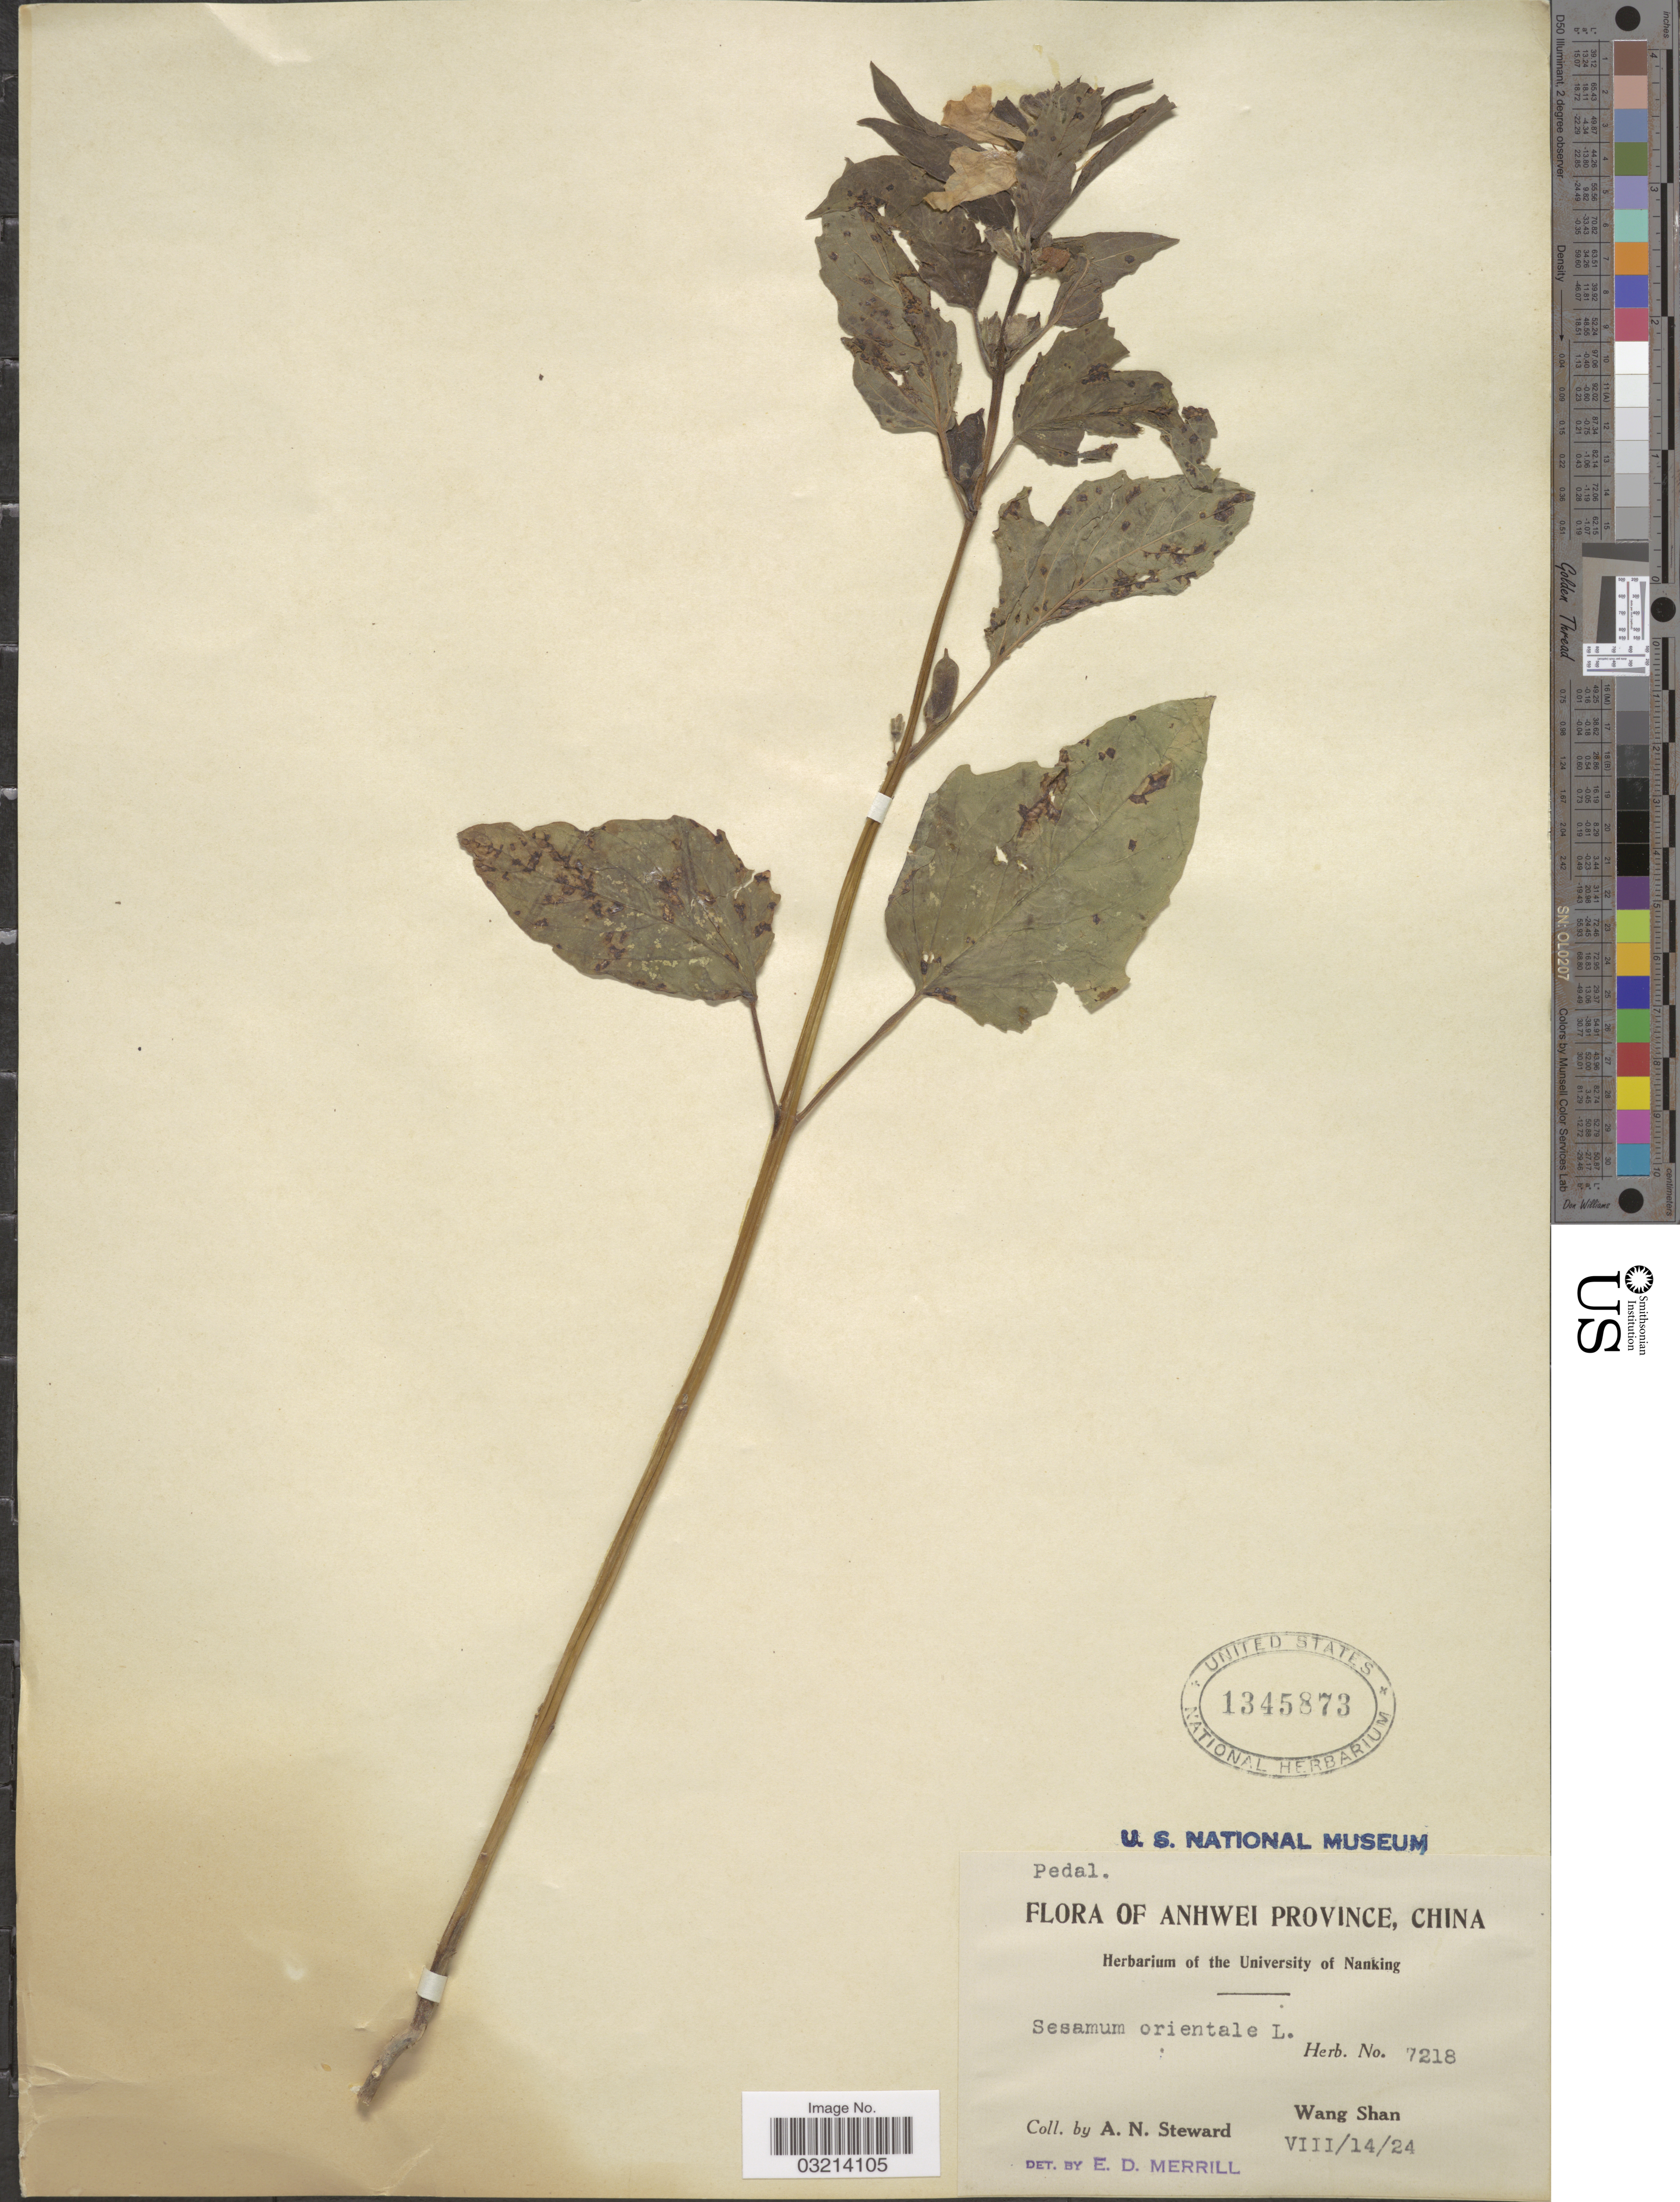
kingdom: Plantae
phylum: Tracheophyta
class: Magnoliopsida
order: Lamiales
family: Pedaliaceae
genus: Sesamum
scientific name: Sesamum indicum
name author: L.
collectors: A. N. Steward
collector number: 7218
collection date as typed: Transcribed d/m/y: 14/8/24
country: China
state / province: Anhui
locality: Anhwei Province. Wang Shan.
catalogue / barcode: US 1345873